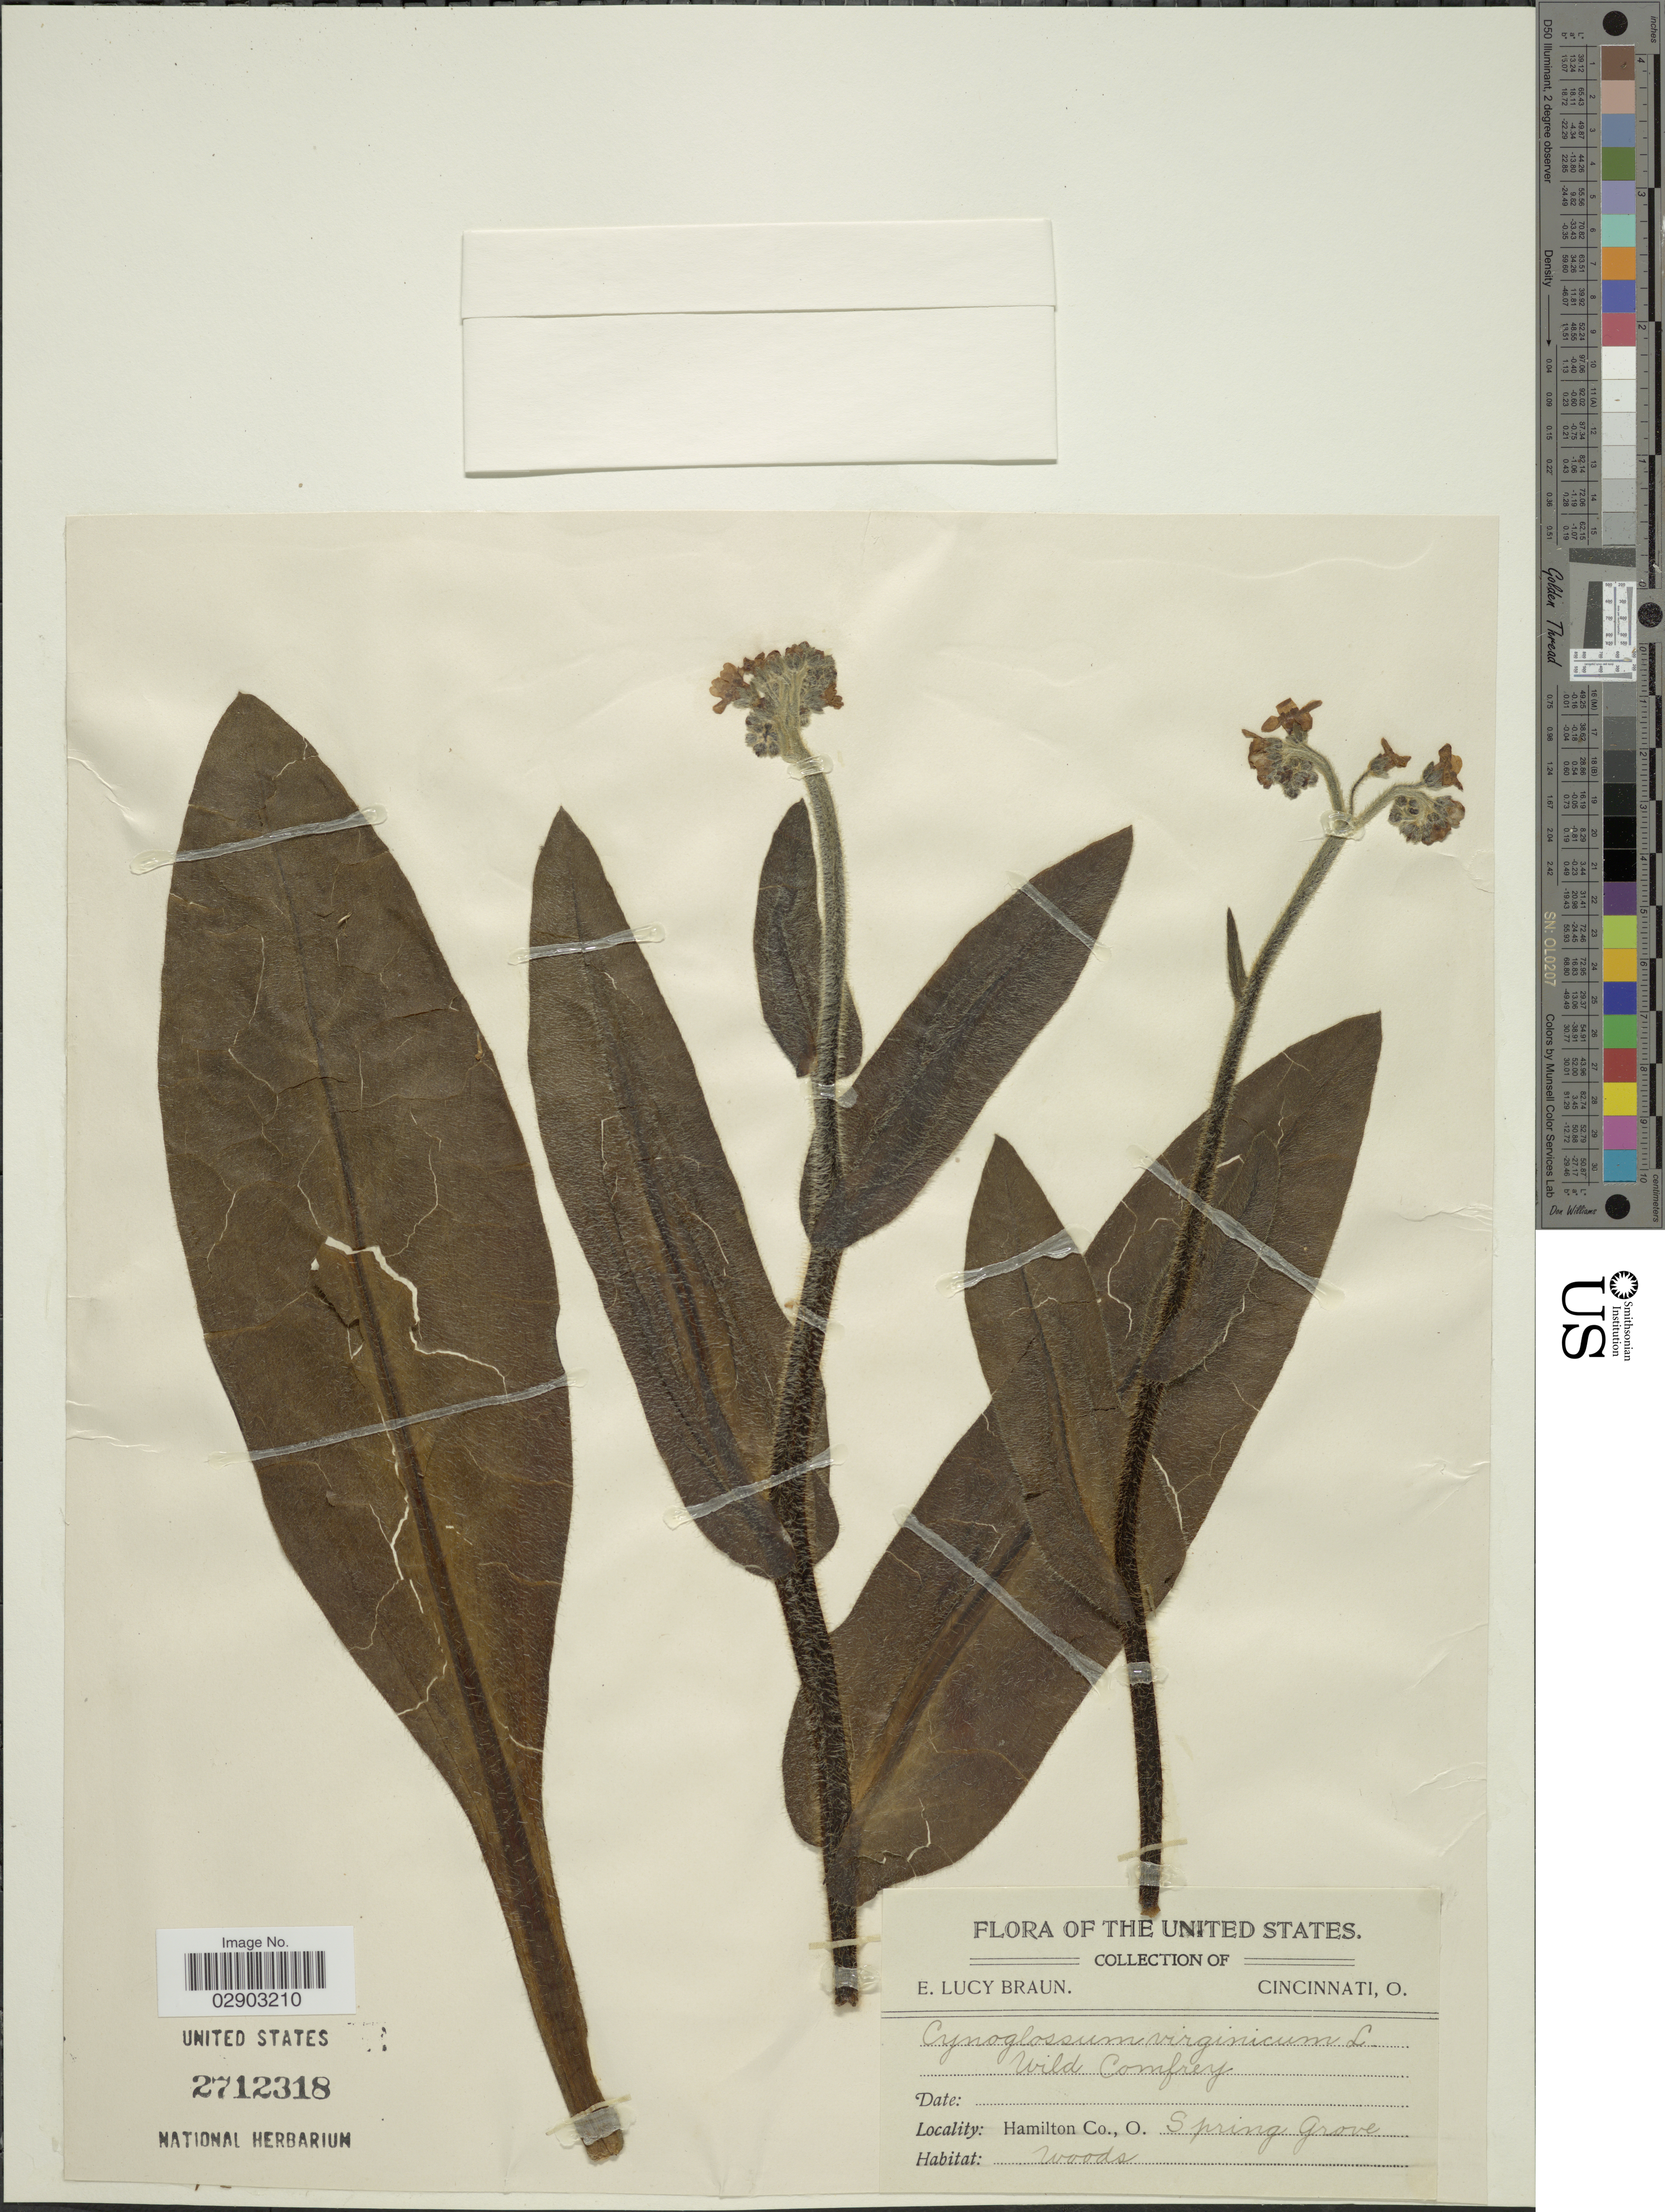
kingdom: Plantae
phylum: Tracheophyta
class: Magnoliopsida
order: Boraginales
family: Boraginaceae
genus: Cynoglossum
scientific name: Cynoglossum virginianum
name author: L.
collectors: E. L. Braun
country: United States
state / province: Ohio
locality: Hamitlon Co., O. Spring Grove.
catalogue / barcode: US 2712318